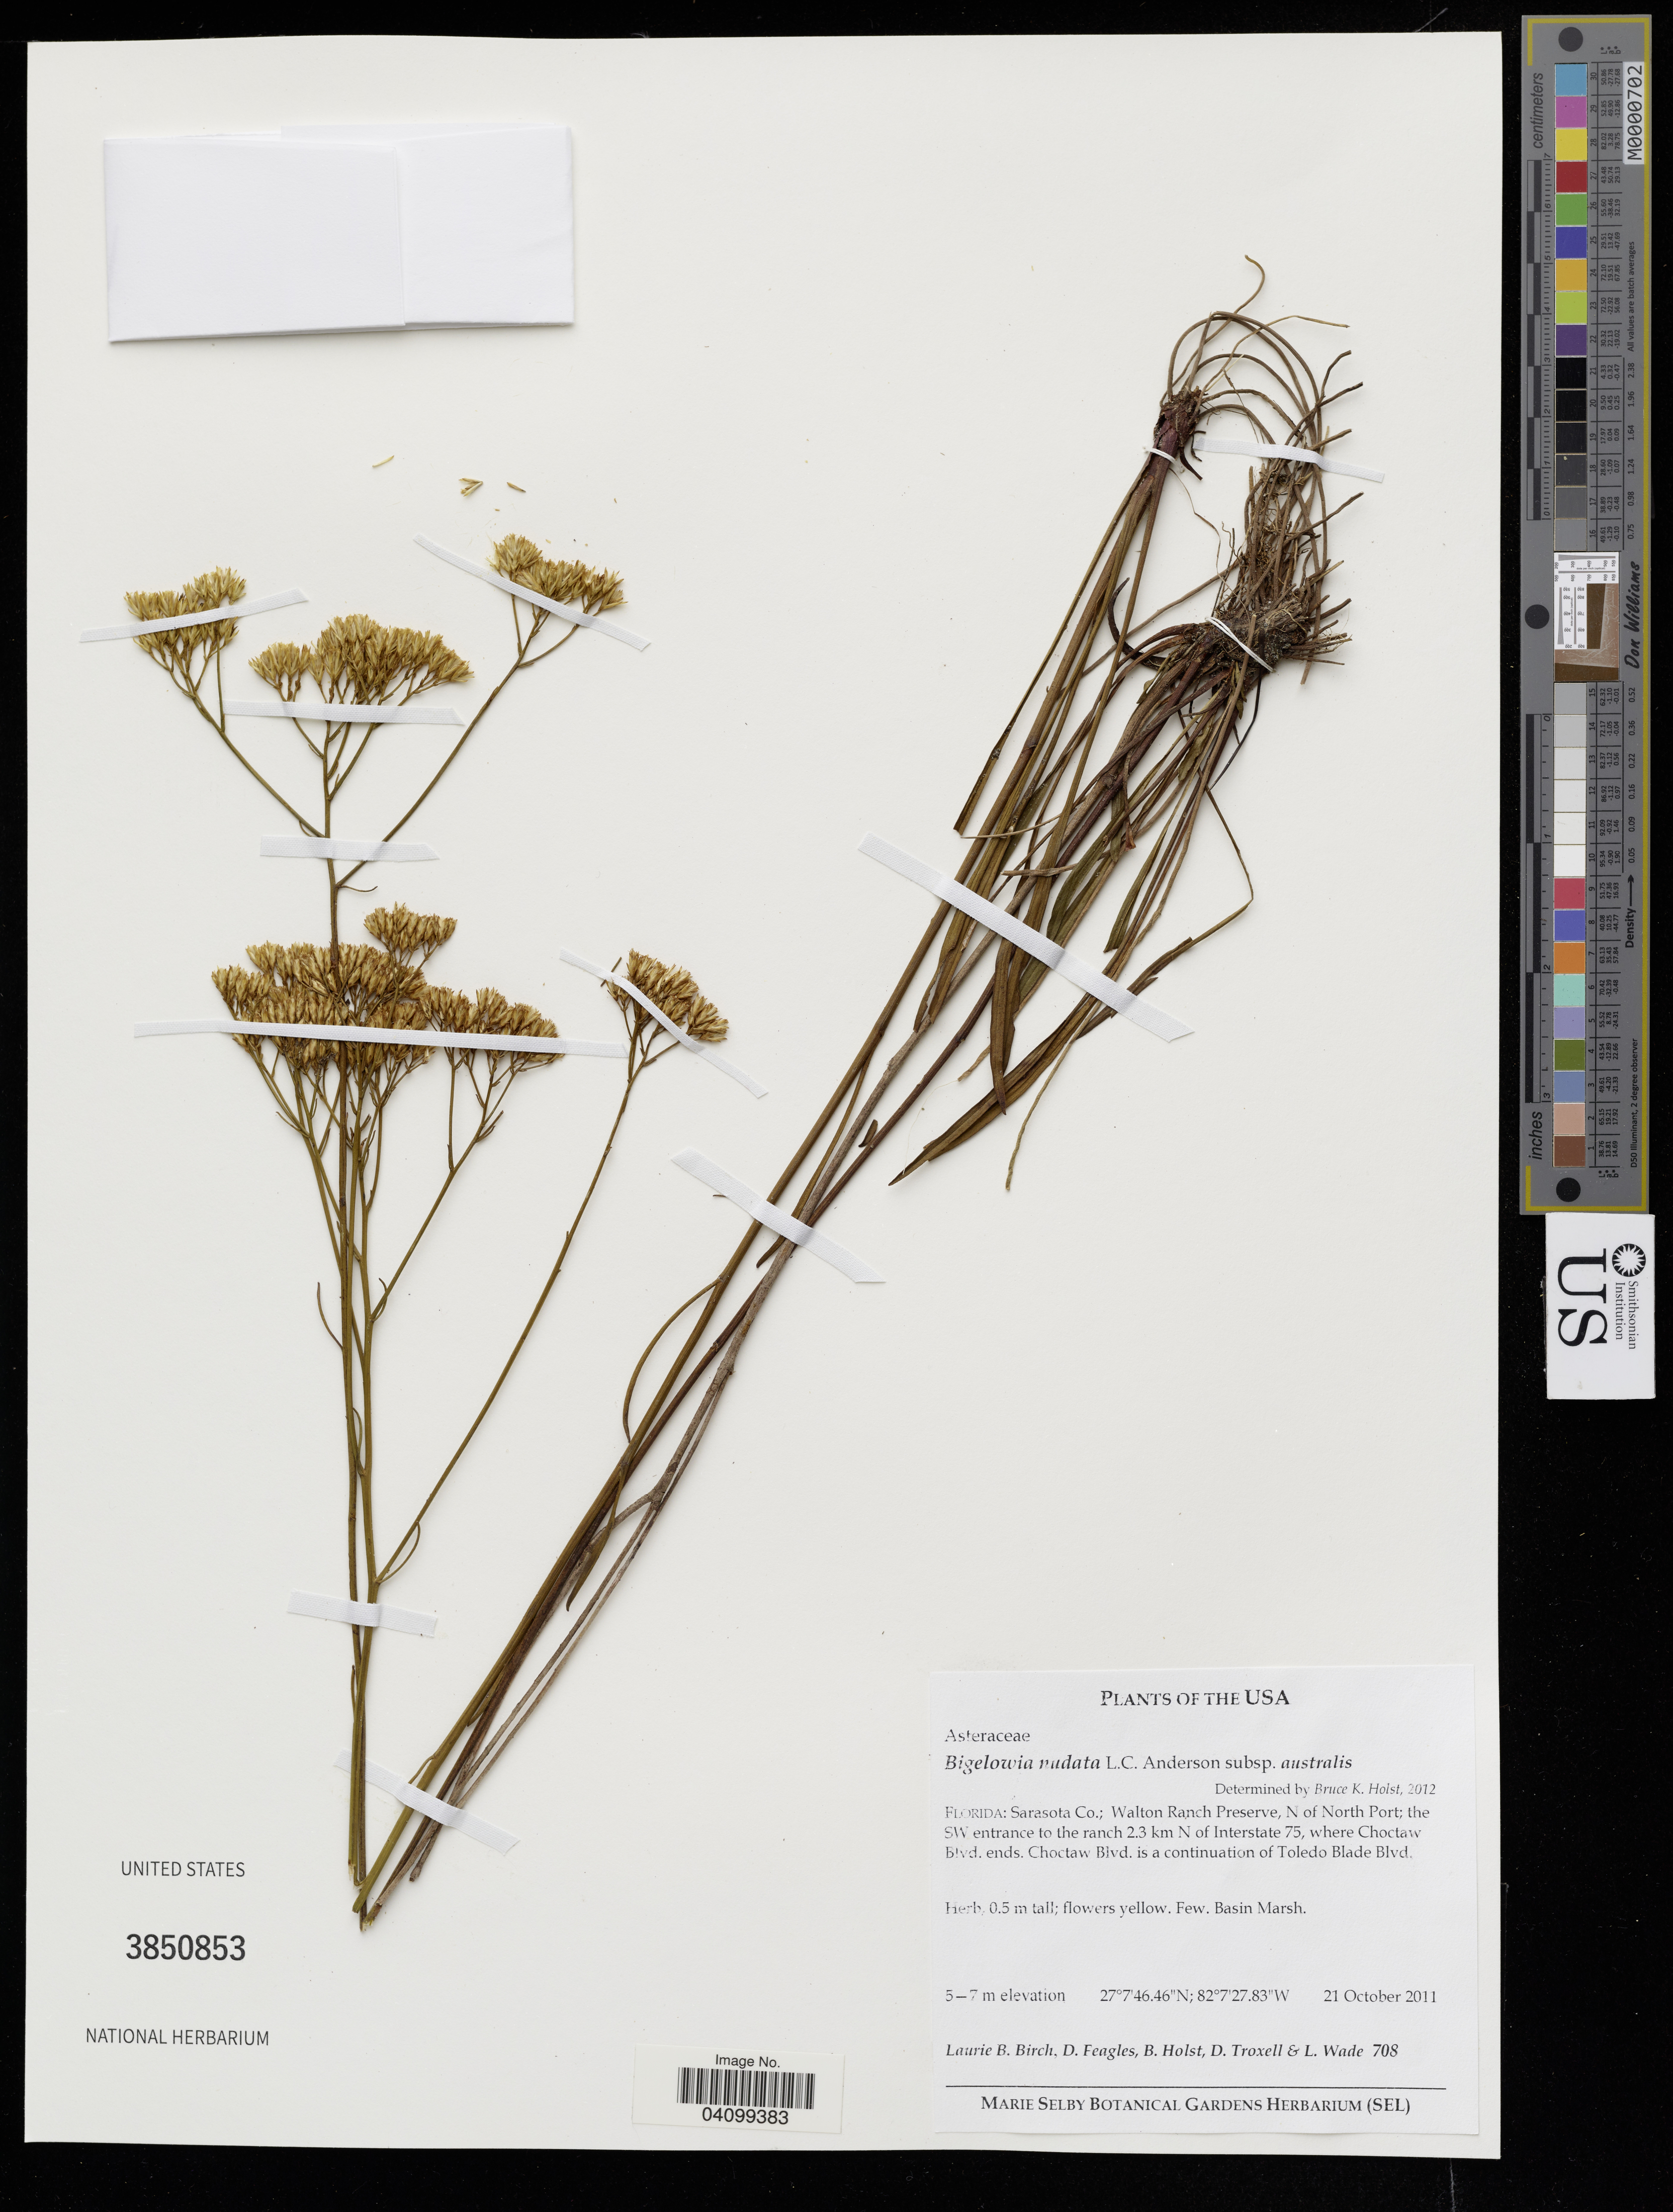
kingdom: Plantae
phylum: Tracheophyta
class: Magnoliopsida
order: Asterales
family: Asteraceae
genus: Bigelowia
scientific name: Bigelowia nudata subsp. australis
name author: L.C. Anderson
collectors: L. Birch, B. Holst & D. Troxell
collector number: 708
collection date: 2011-10-21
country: United States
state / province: Florida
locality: Sarasota Co.; Walton Ranch Preserve, N of North Port; the SW entrance to the ranch 2.3 km N of Interstate 75, where Choctaw Blvd. ends. Choctaw Blvd. is a continuation of Toledo Blade Blvd.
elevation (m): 5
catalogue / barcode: US 3850853